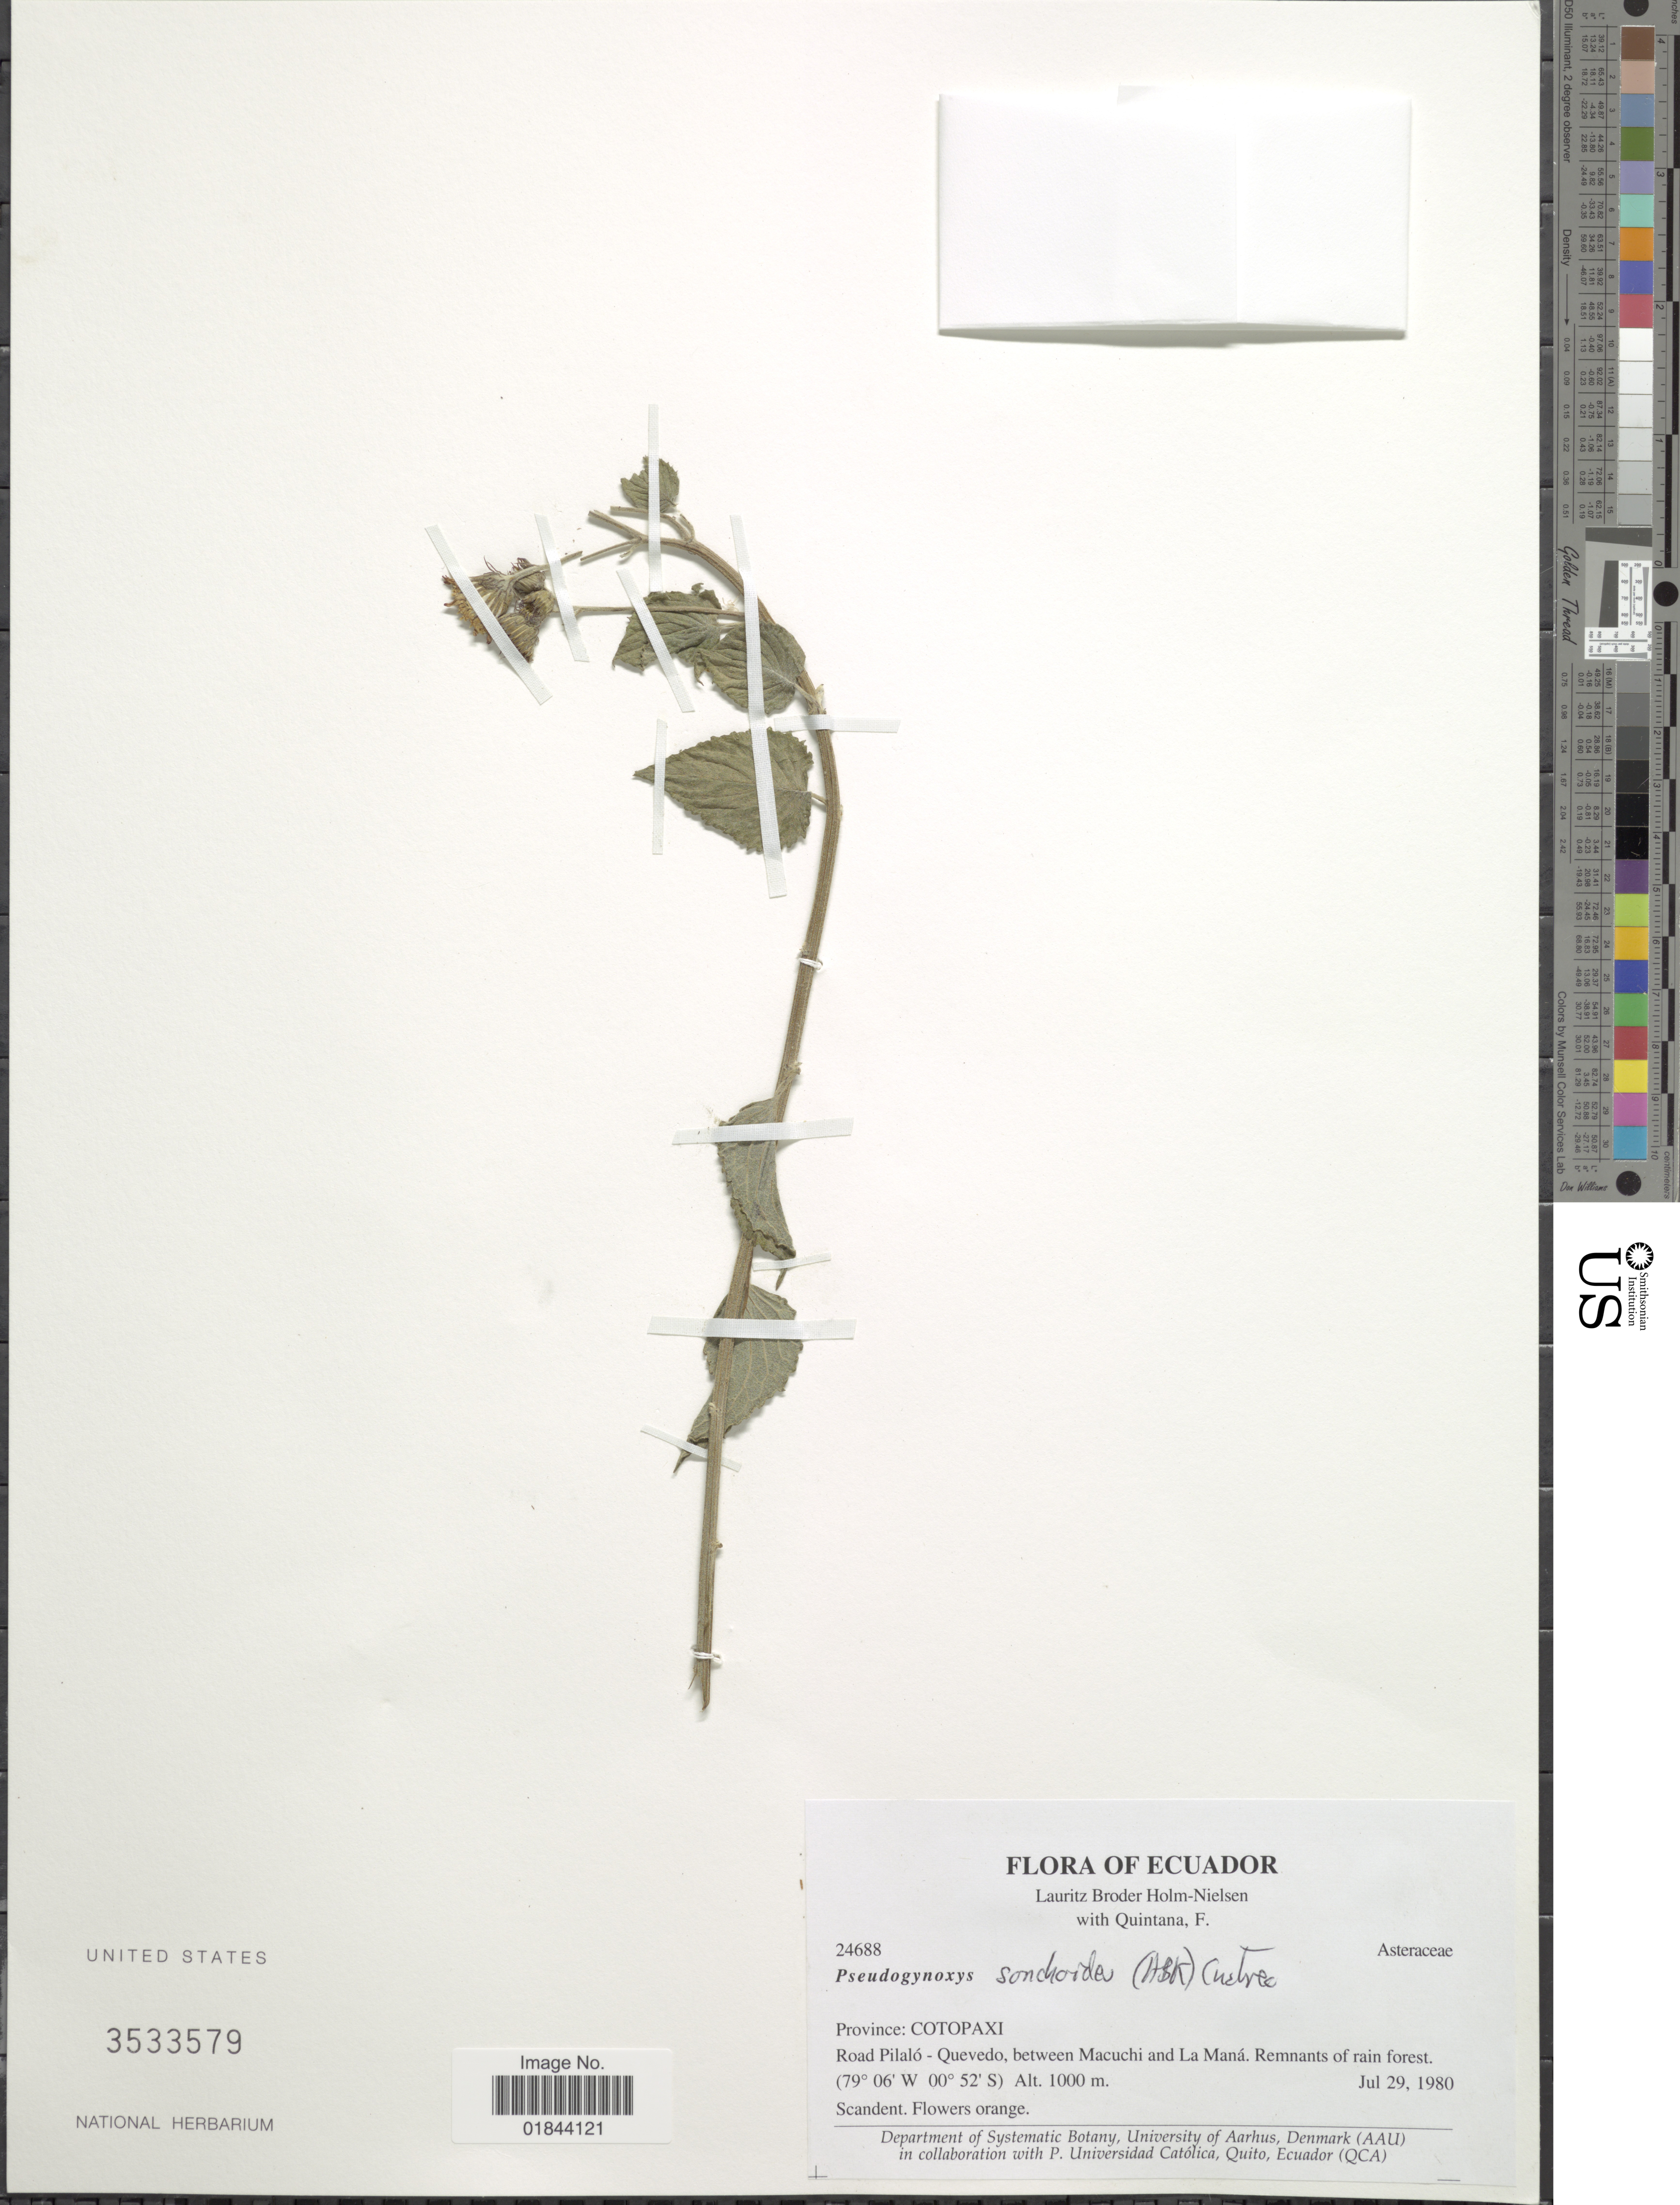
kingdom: Plantae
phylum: Tracheophyta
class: Magnoliopsida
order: Asterales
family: Asteraceae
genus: Pseudogynoxys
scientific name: Pseudogynoxys sonchoides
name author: (Kunth) Cuatrec.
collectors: L. B. Holm-Nielsen & F. Quintana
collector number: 24688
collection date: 1980-07-29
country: Ecuador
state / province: Cotopaxi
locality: Road Pilalo - Quevedo, between Macuchi and La Mana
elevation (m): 1000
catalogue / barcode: US 3533579